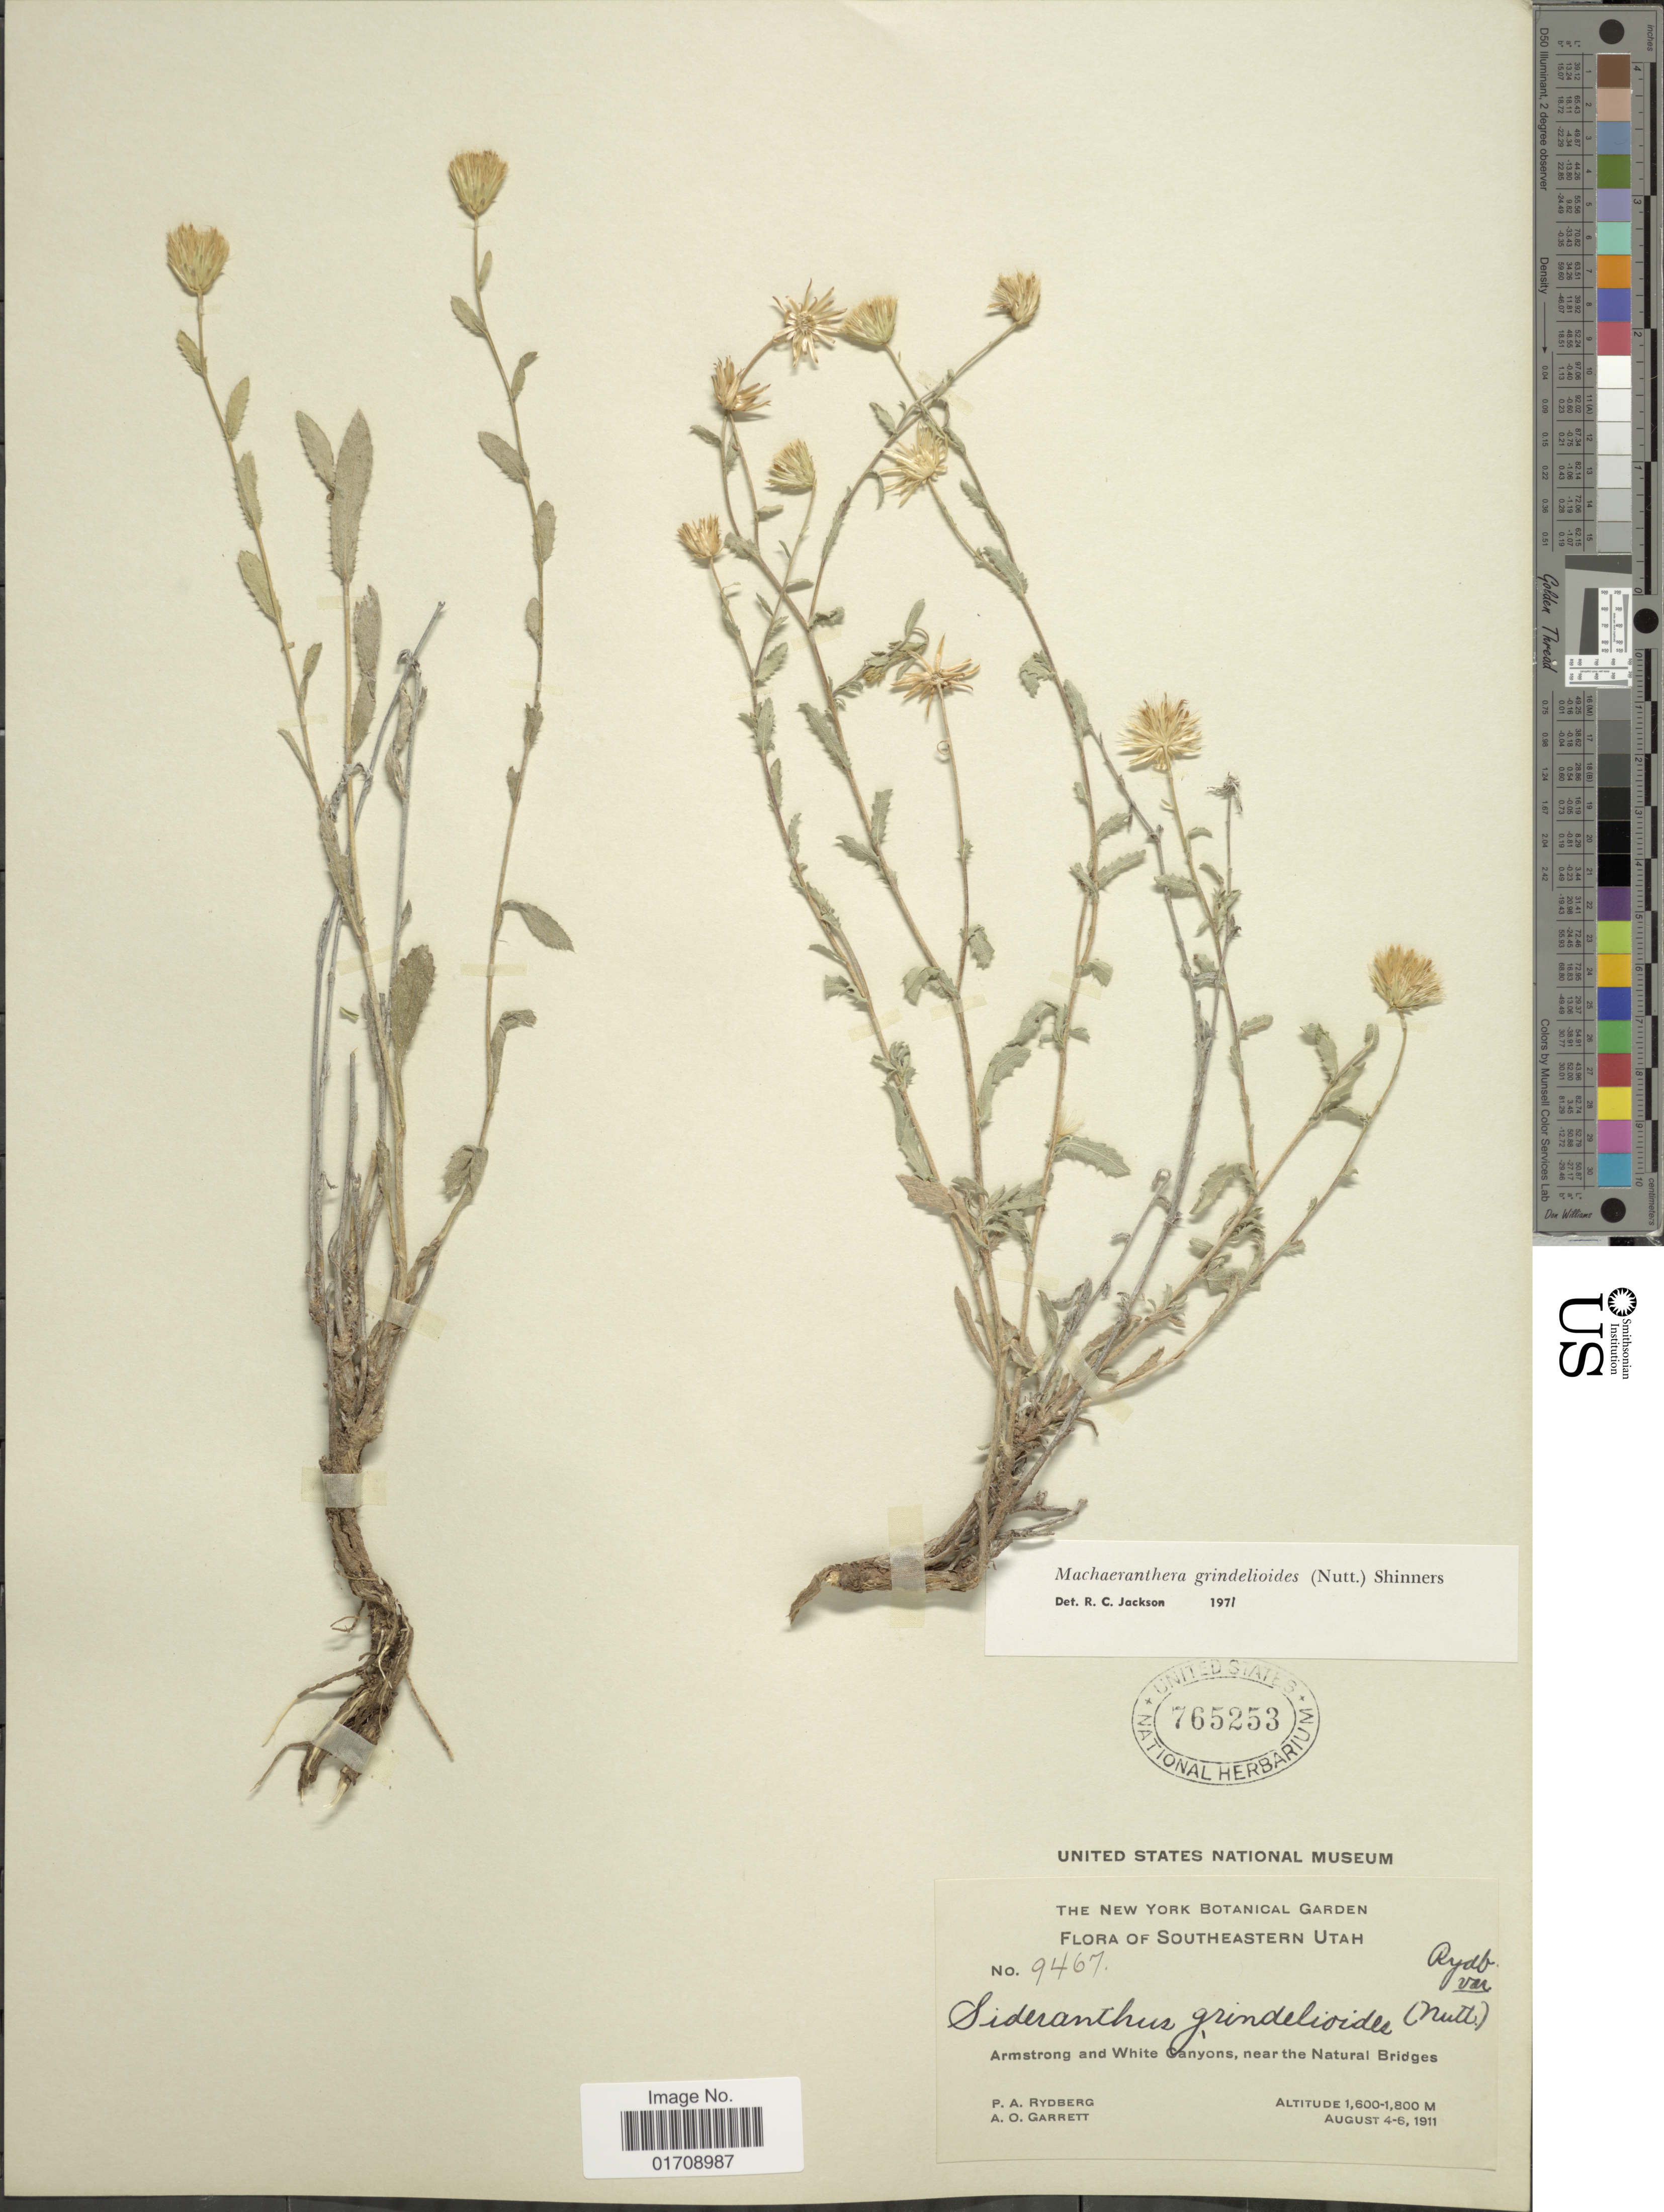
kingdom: Plantae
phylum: Tracheophyta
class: Magnoliopsida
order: Asterales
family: Asteraceae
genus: Machaeranthera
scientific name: Machaeranthera grindelioides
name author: (Nutt.) Shinners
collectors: P. A. Rydberg & A. O. Garrett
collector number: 9467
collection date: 1911-08-04/1911-08-06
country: United States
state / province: Utah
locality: Southeastern Utah, Armstrong and White Canyons, near the Natural Bridges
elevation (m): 1600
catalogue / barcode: US 765253